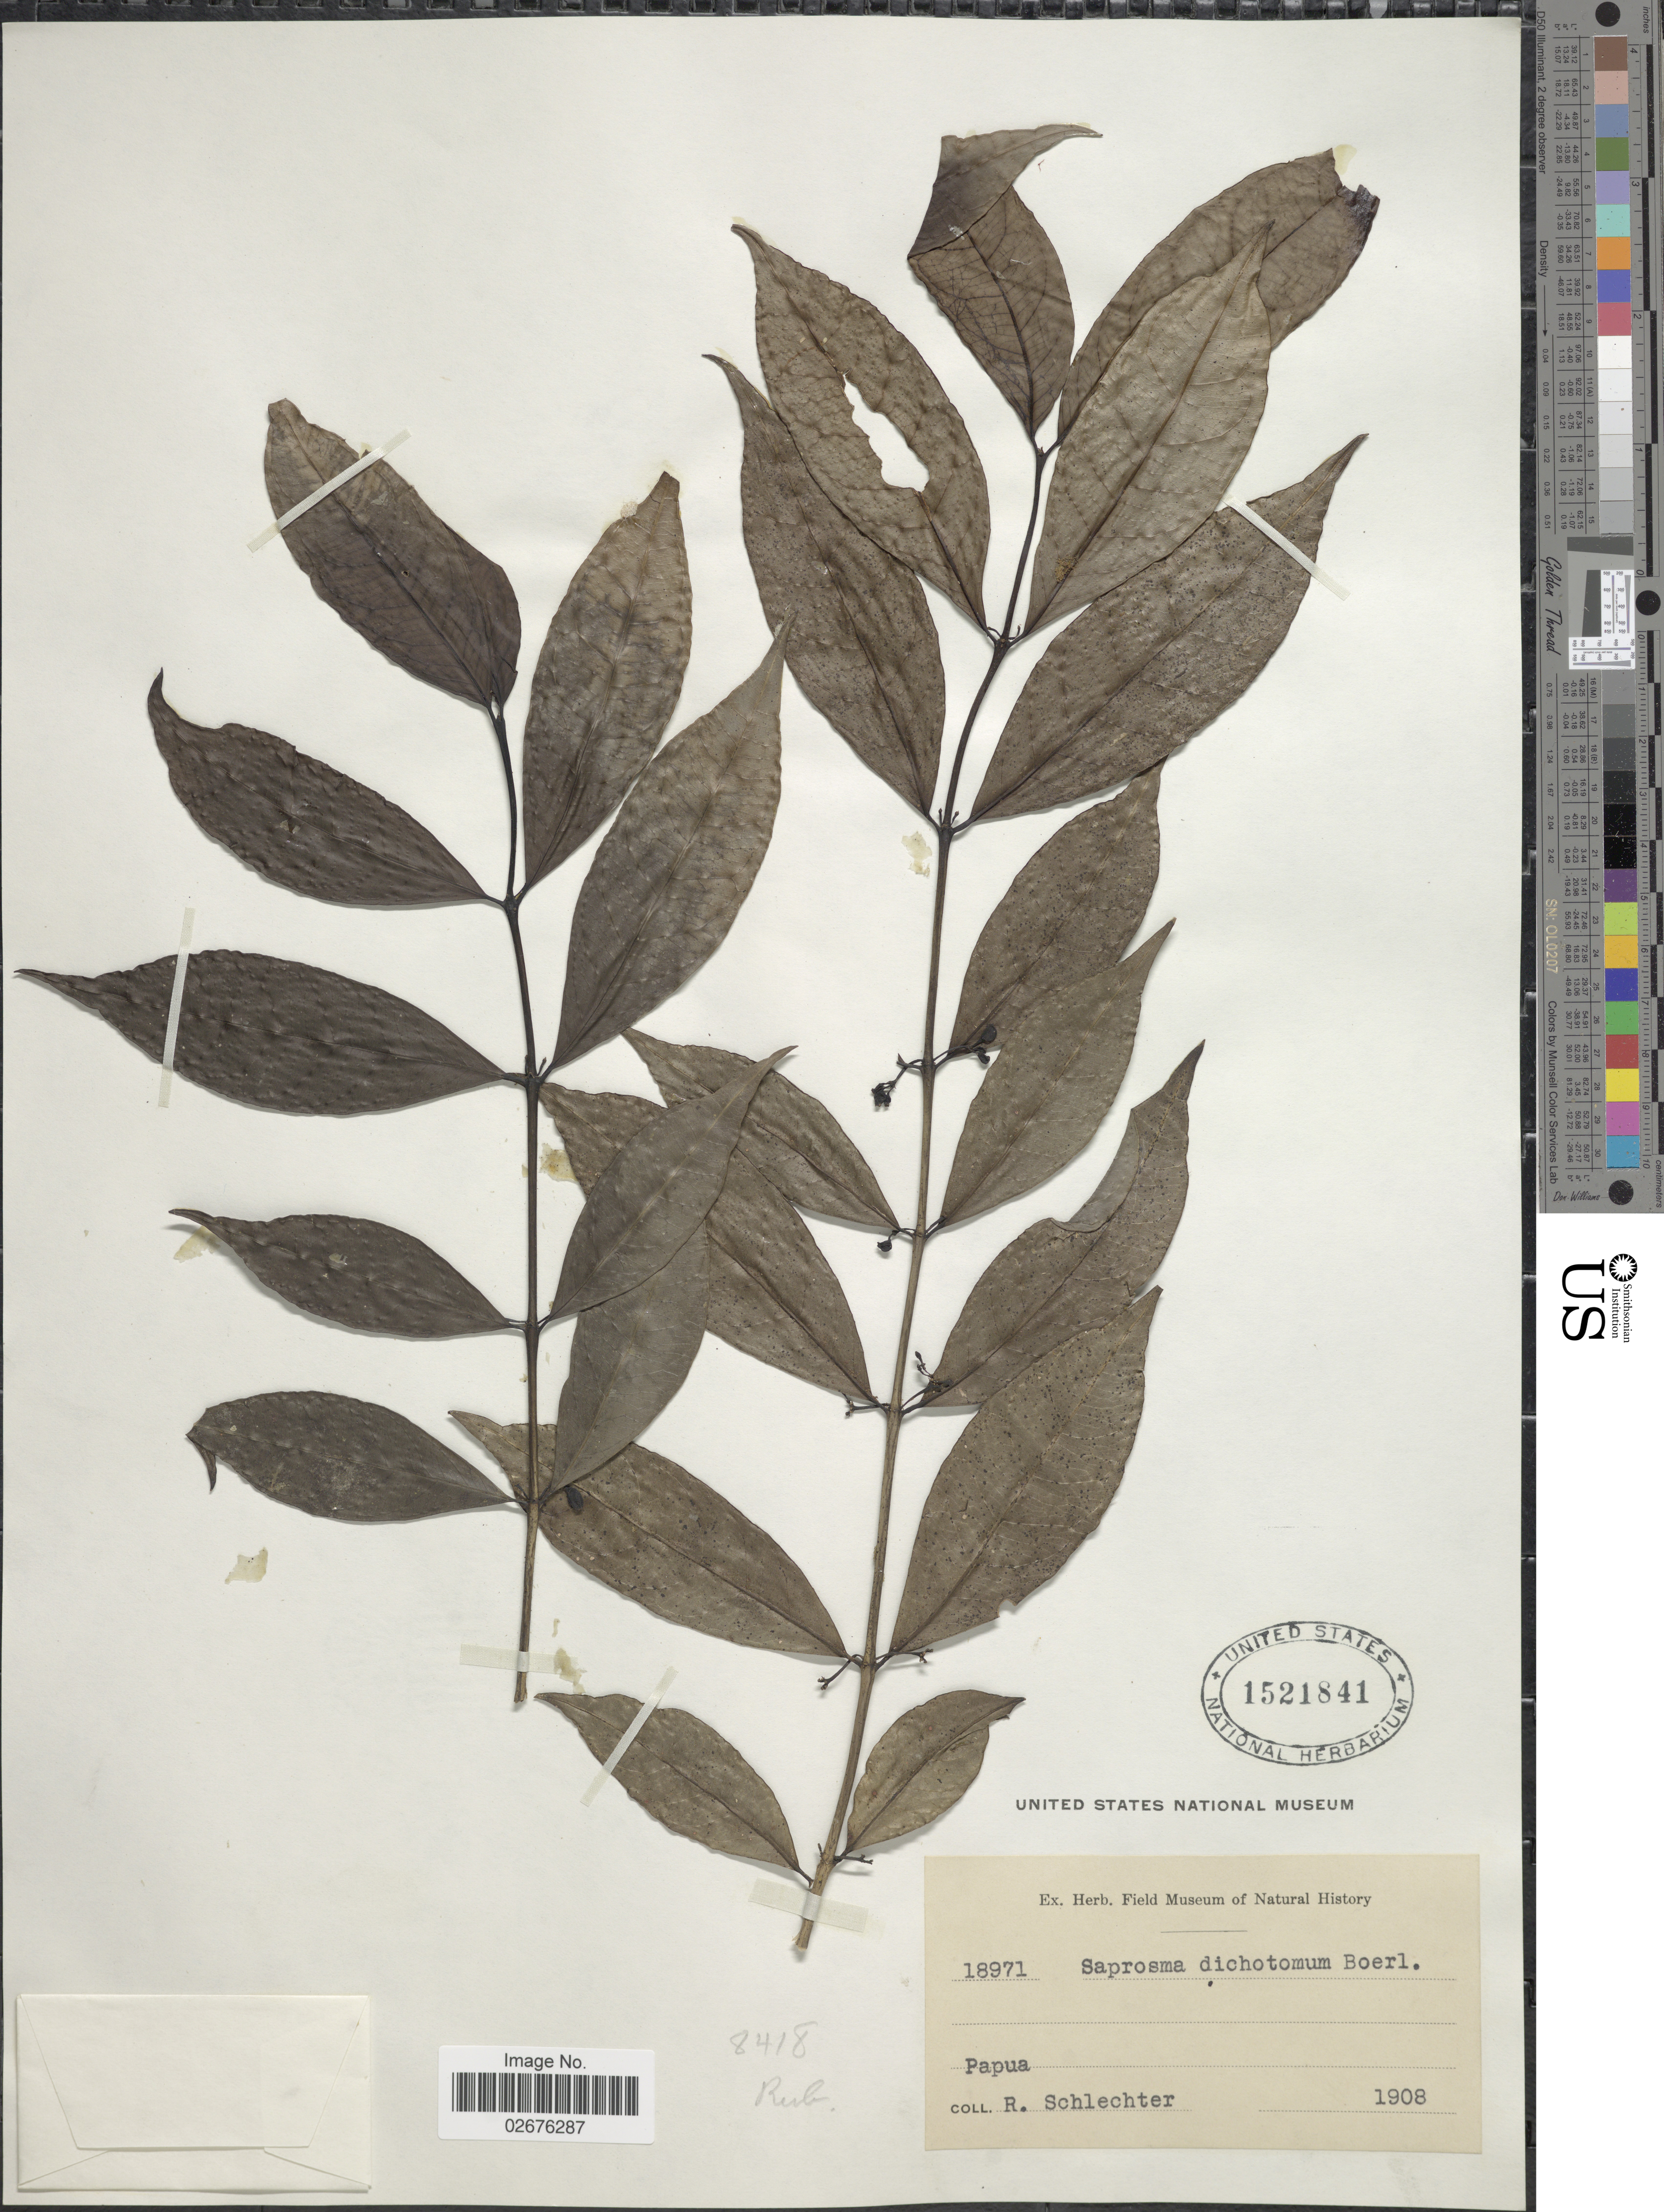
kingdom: Plantae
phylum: Tracheophyta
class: Magnoliopsida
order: Gentianales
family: Rubiaceae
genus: Saprosma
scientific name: Saprosma dichotoma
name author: (Korth.) Boerl.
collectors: F. R. R. Schlechter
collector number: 18971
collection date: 1908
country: Papua New Guinea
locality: Papua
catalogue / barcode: US 1521841